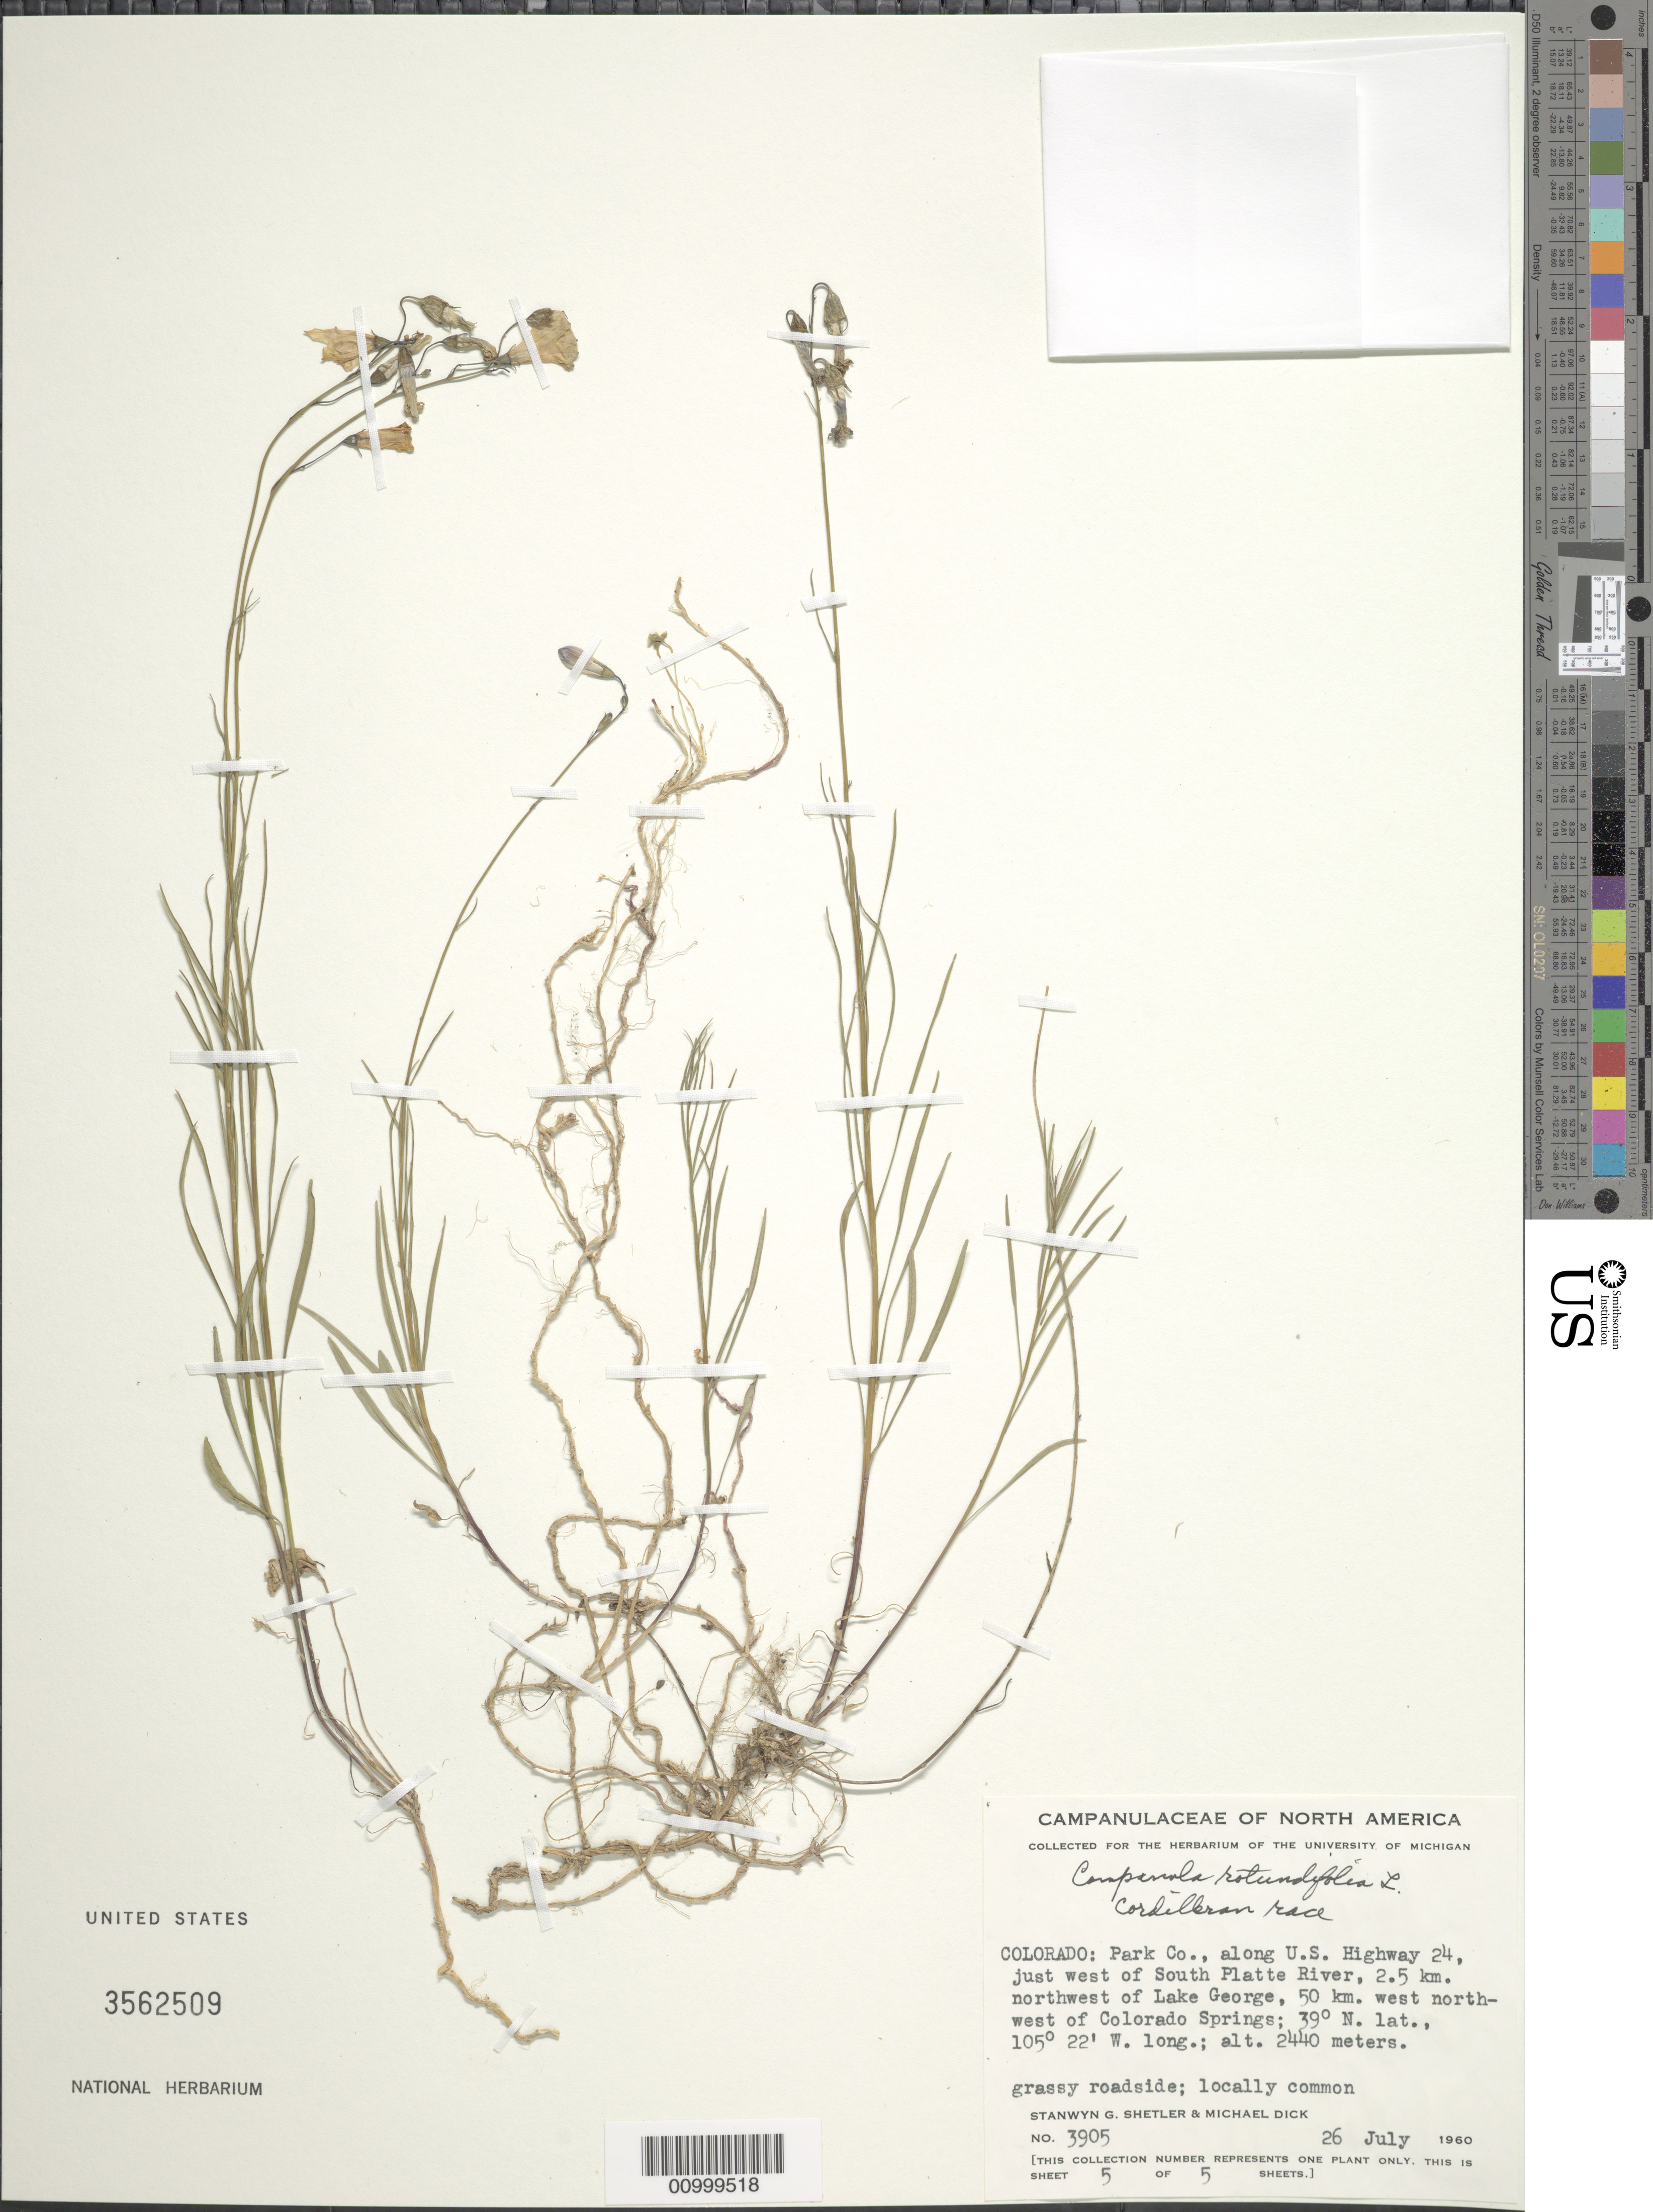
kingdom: Plantae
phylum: Tracheophyta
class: Magnoliopsida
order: Asterales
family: Campanulaceae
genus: Campanula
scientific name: Campanula rotundifolia L. Cordilleran race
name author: L.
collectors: S. Shetler & M. Dick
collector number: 3905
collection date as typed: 26 Jul 1960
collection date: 1960-07-26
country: United States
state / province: Colorado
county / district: Park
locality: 50 km. WNW of Colorado Springs, 2.5 km NW of Lake George, just W of South Platte River, along U.S. Highway 24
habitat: grassy roadside, locally common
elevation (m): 2440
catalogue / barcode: US 3562509